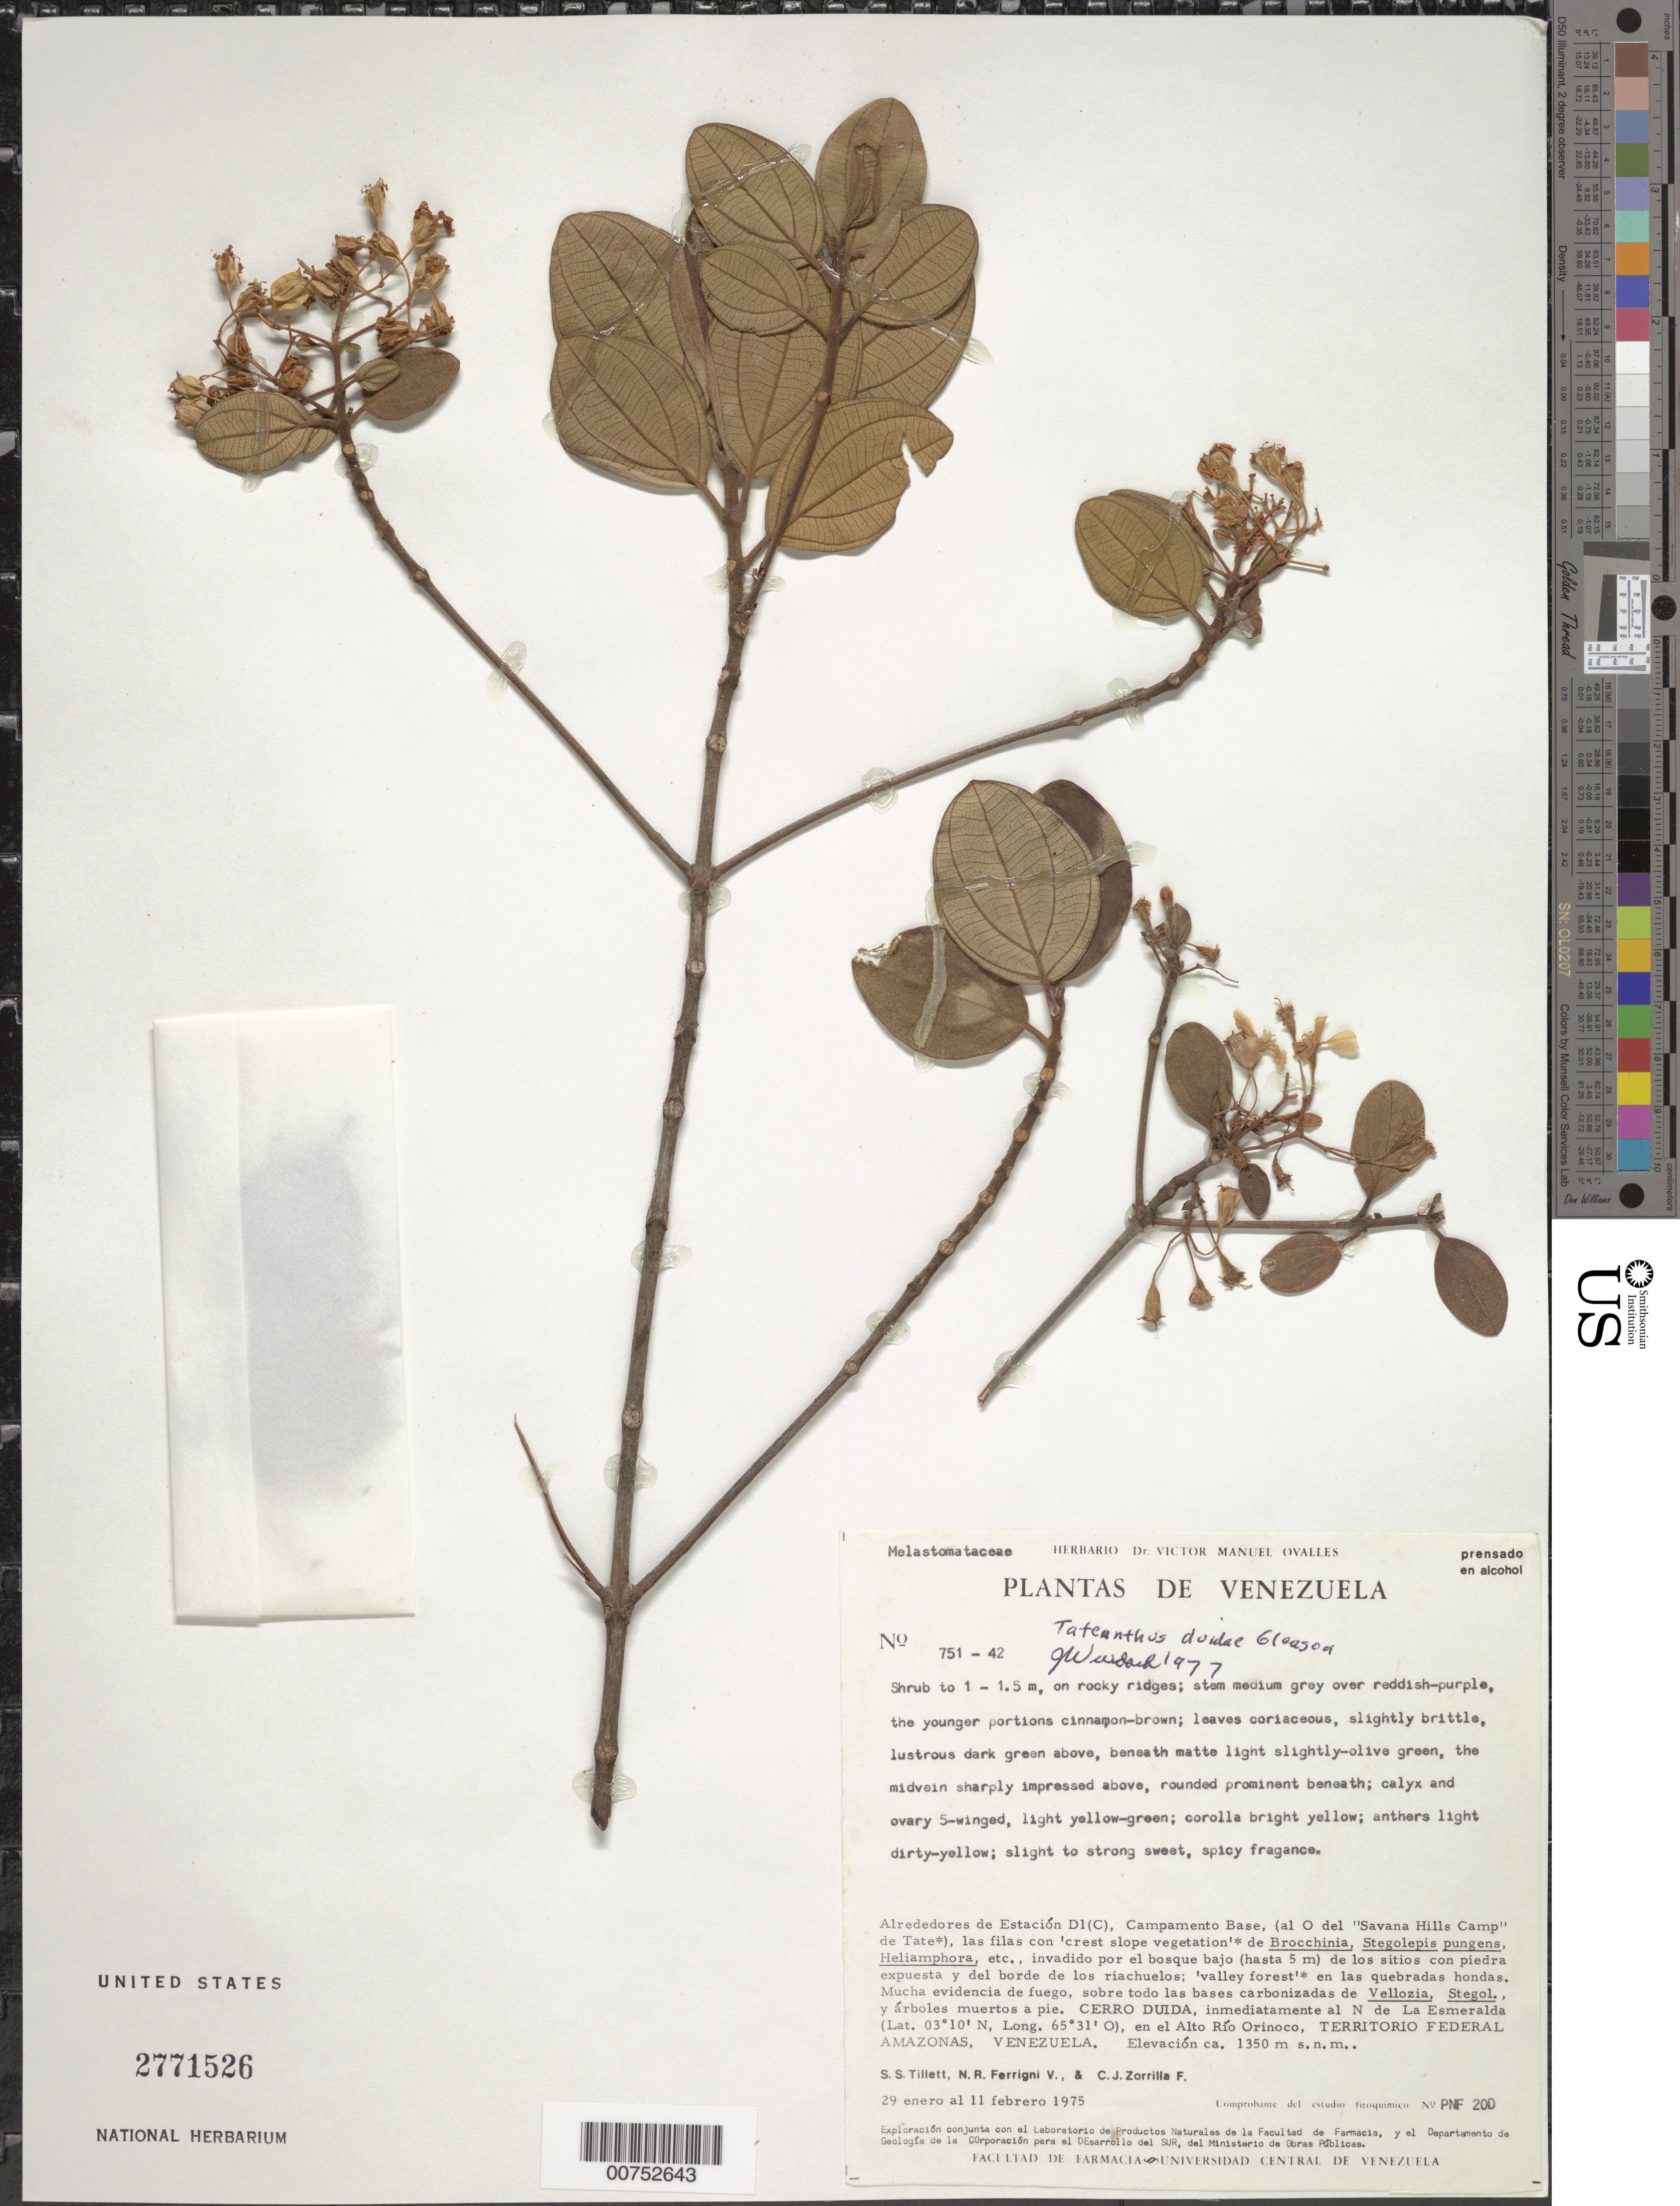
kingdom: Plantae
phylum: Tracheophyta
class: Magnoliopsida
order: Myrtales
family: Melastomataceae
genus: Tateanthus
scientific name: Tateanthus duidae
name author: Gleason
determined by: Wurdack, John J., (US), US (UNITED STATES)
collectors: S. S. Tillett, N. Ferrigni V. & C. Zorrilla F.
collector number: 751 42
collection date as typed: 29-Jan-75 to 11-Feb-75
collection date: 1975-01-29/1975-02-11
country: Venezuela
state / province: Amazonas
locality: Cerro Duida, N de Esmeralda, Alto Río Orinoco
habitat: Las fillas con crest slope de vegetación de Brocchinia, Stegolepis pungens, Heliamphor, etc., invalido por el bosque bajo (hasta 5m) de los sitios con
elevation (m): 1350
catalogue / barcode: US 2771526